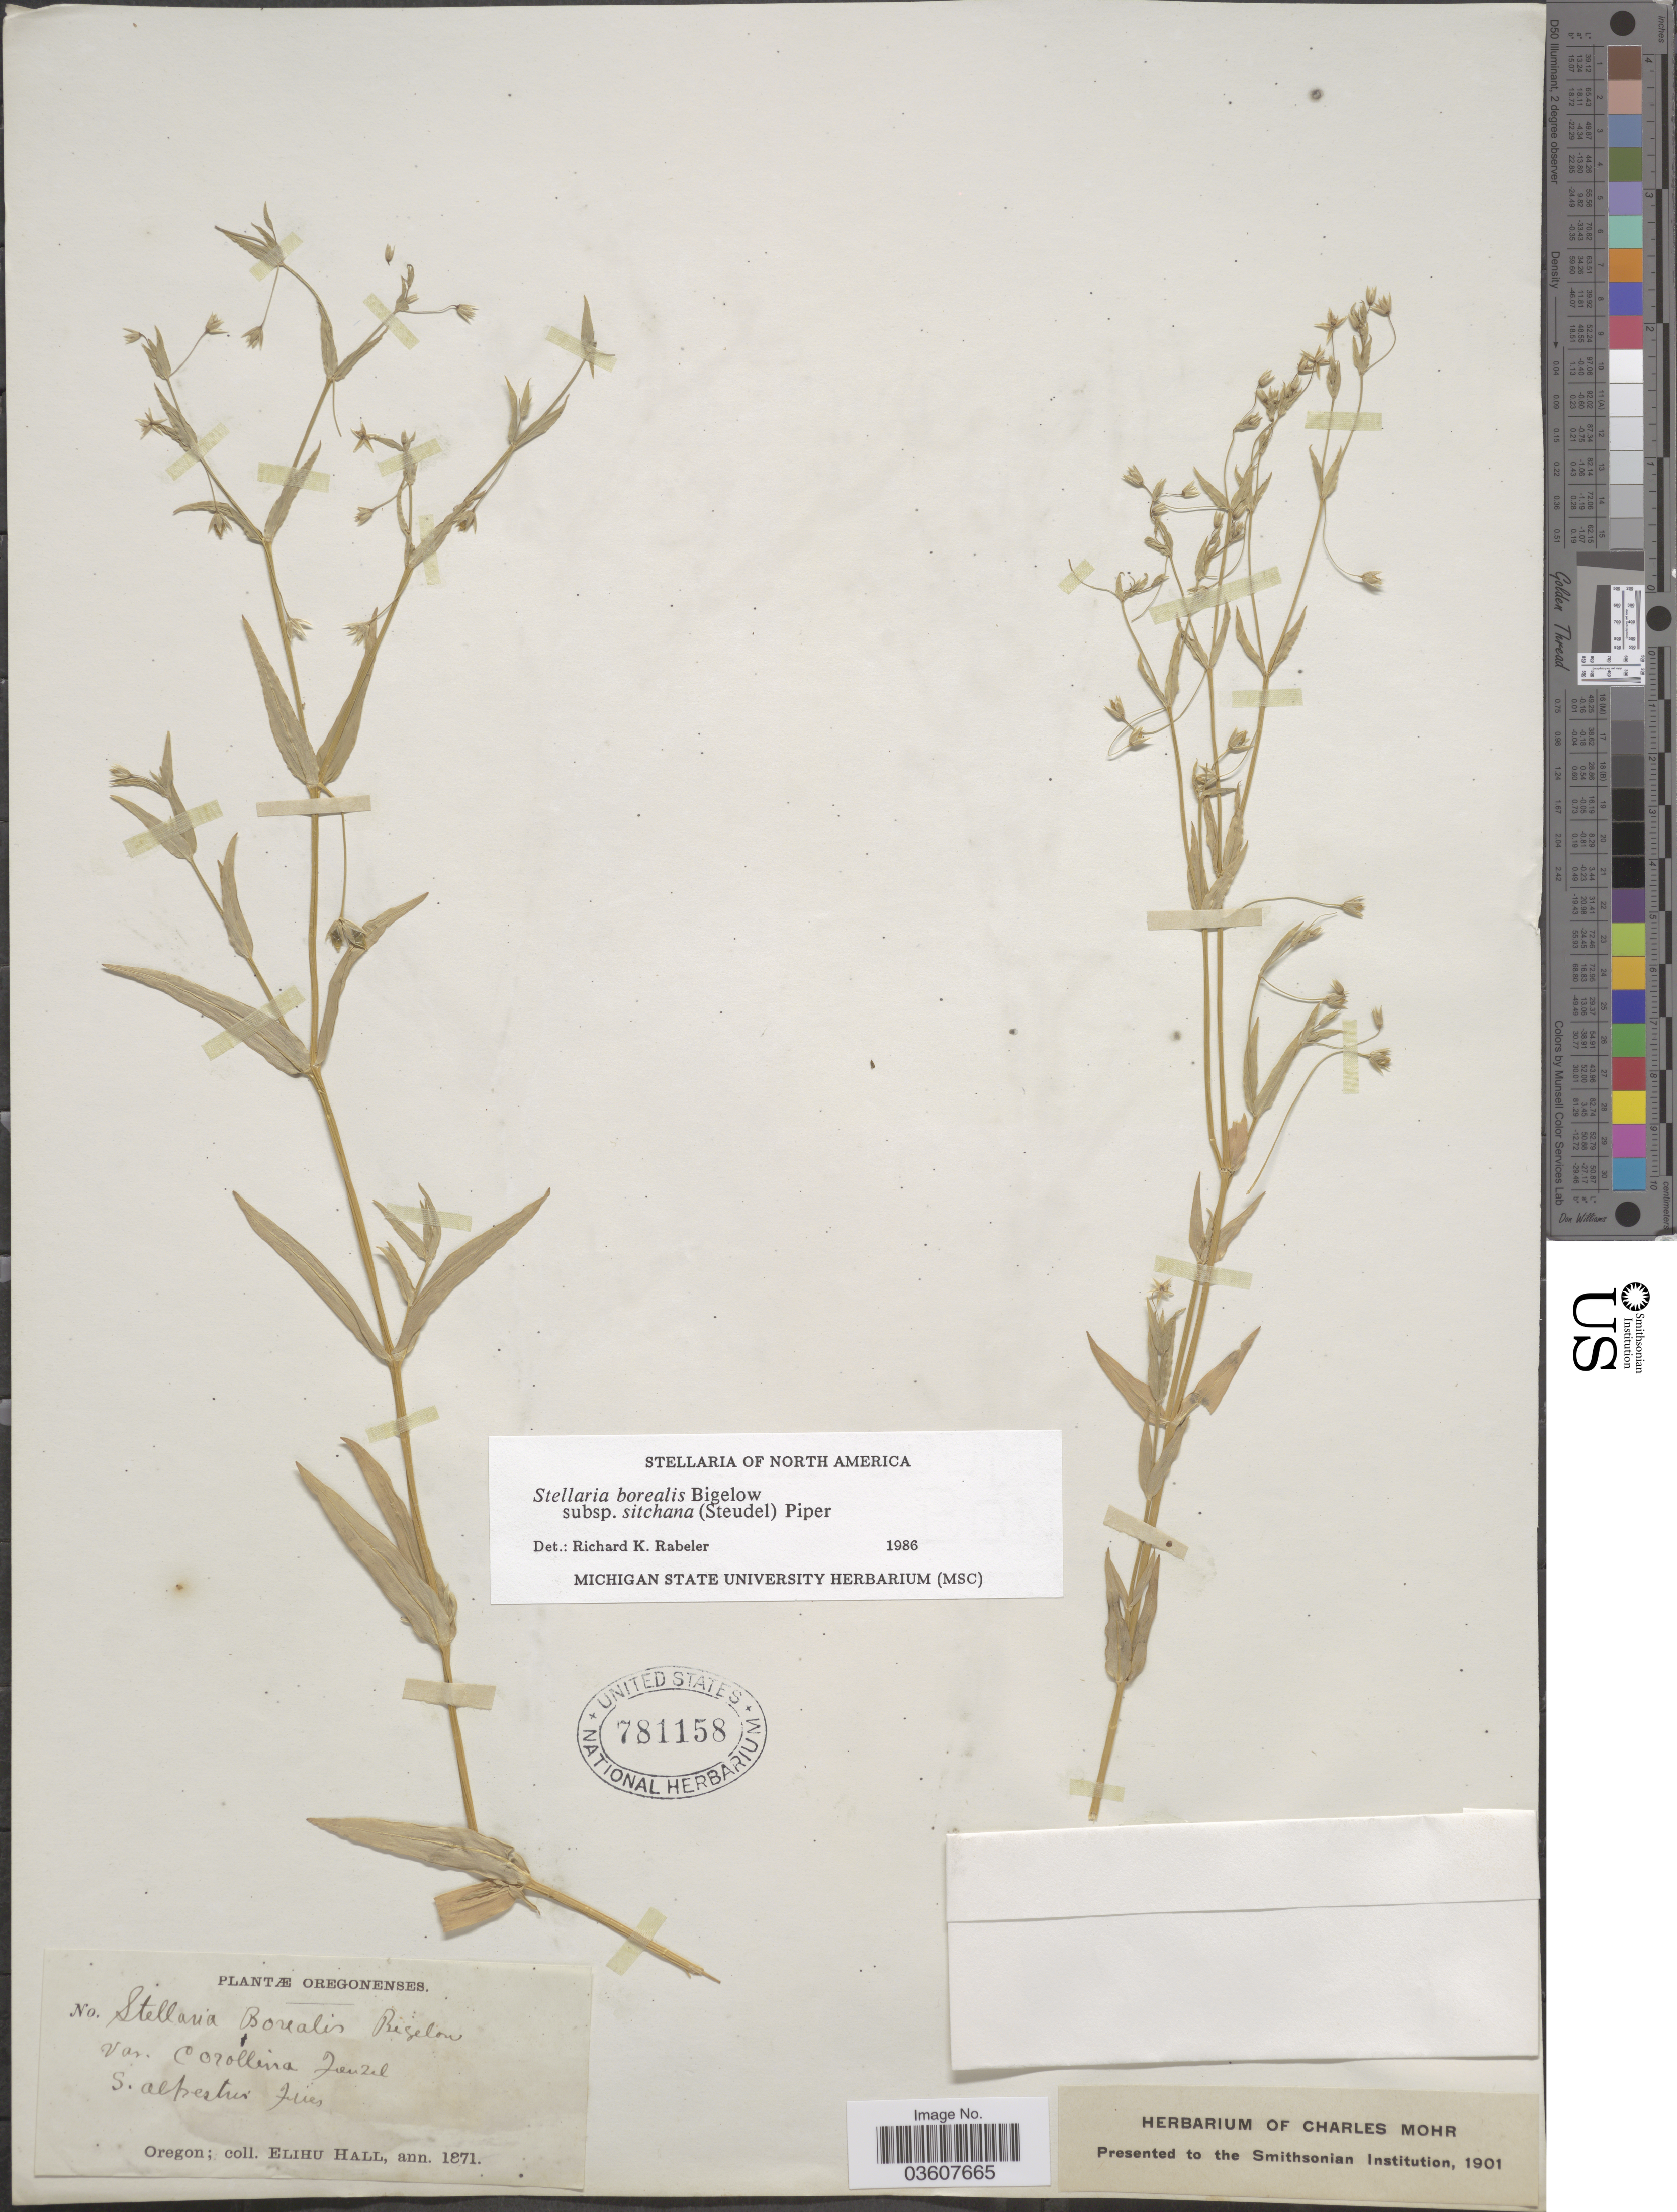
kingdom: Plantae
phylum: Tracheophyta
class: Magnoliopsida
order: Caryophyllales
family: Caryophyllaceae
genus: Stellaria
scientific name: Stellaria borealis subsp. sitchana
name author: (Steud.) Piper & Beattie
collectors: E. Hall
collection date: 1871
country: United States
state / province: Oregon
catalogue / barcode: US 781158